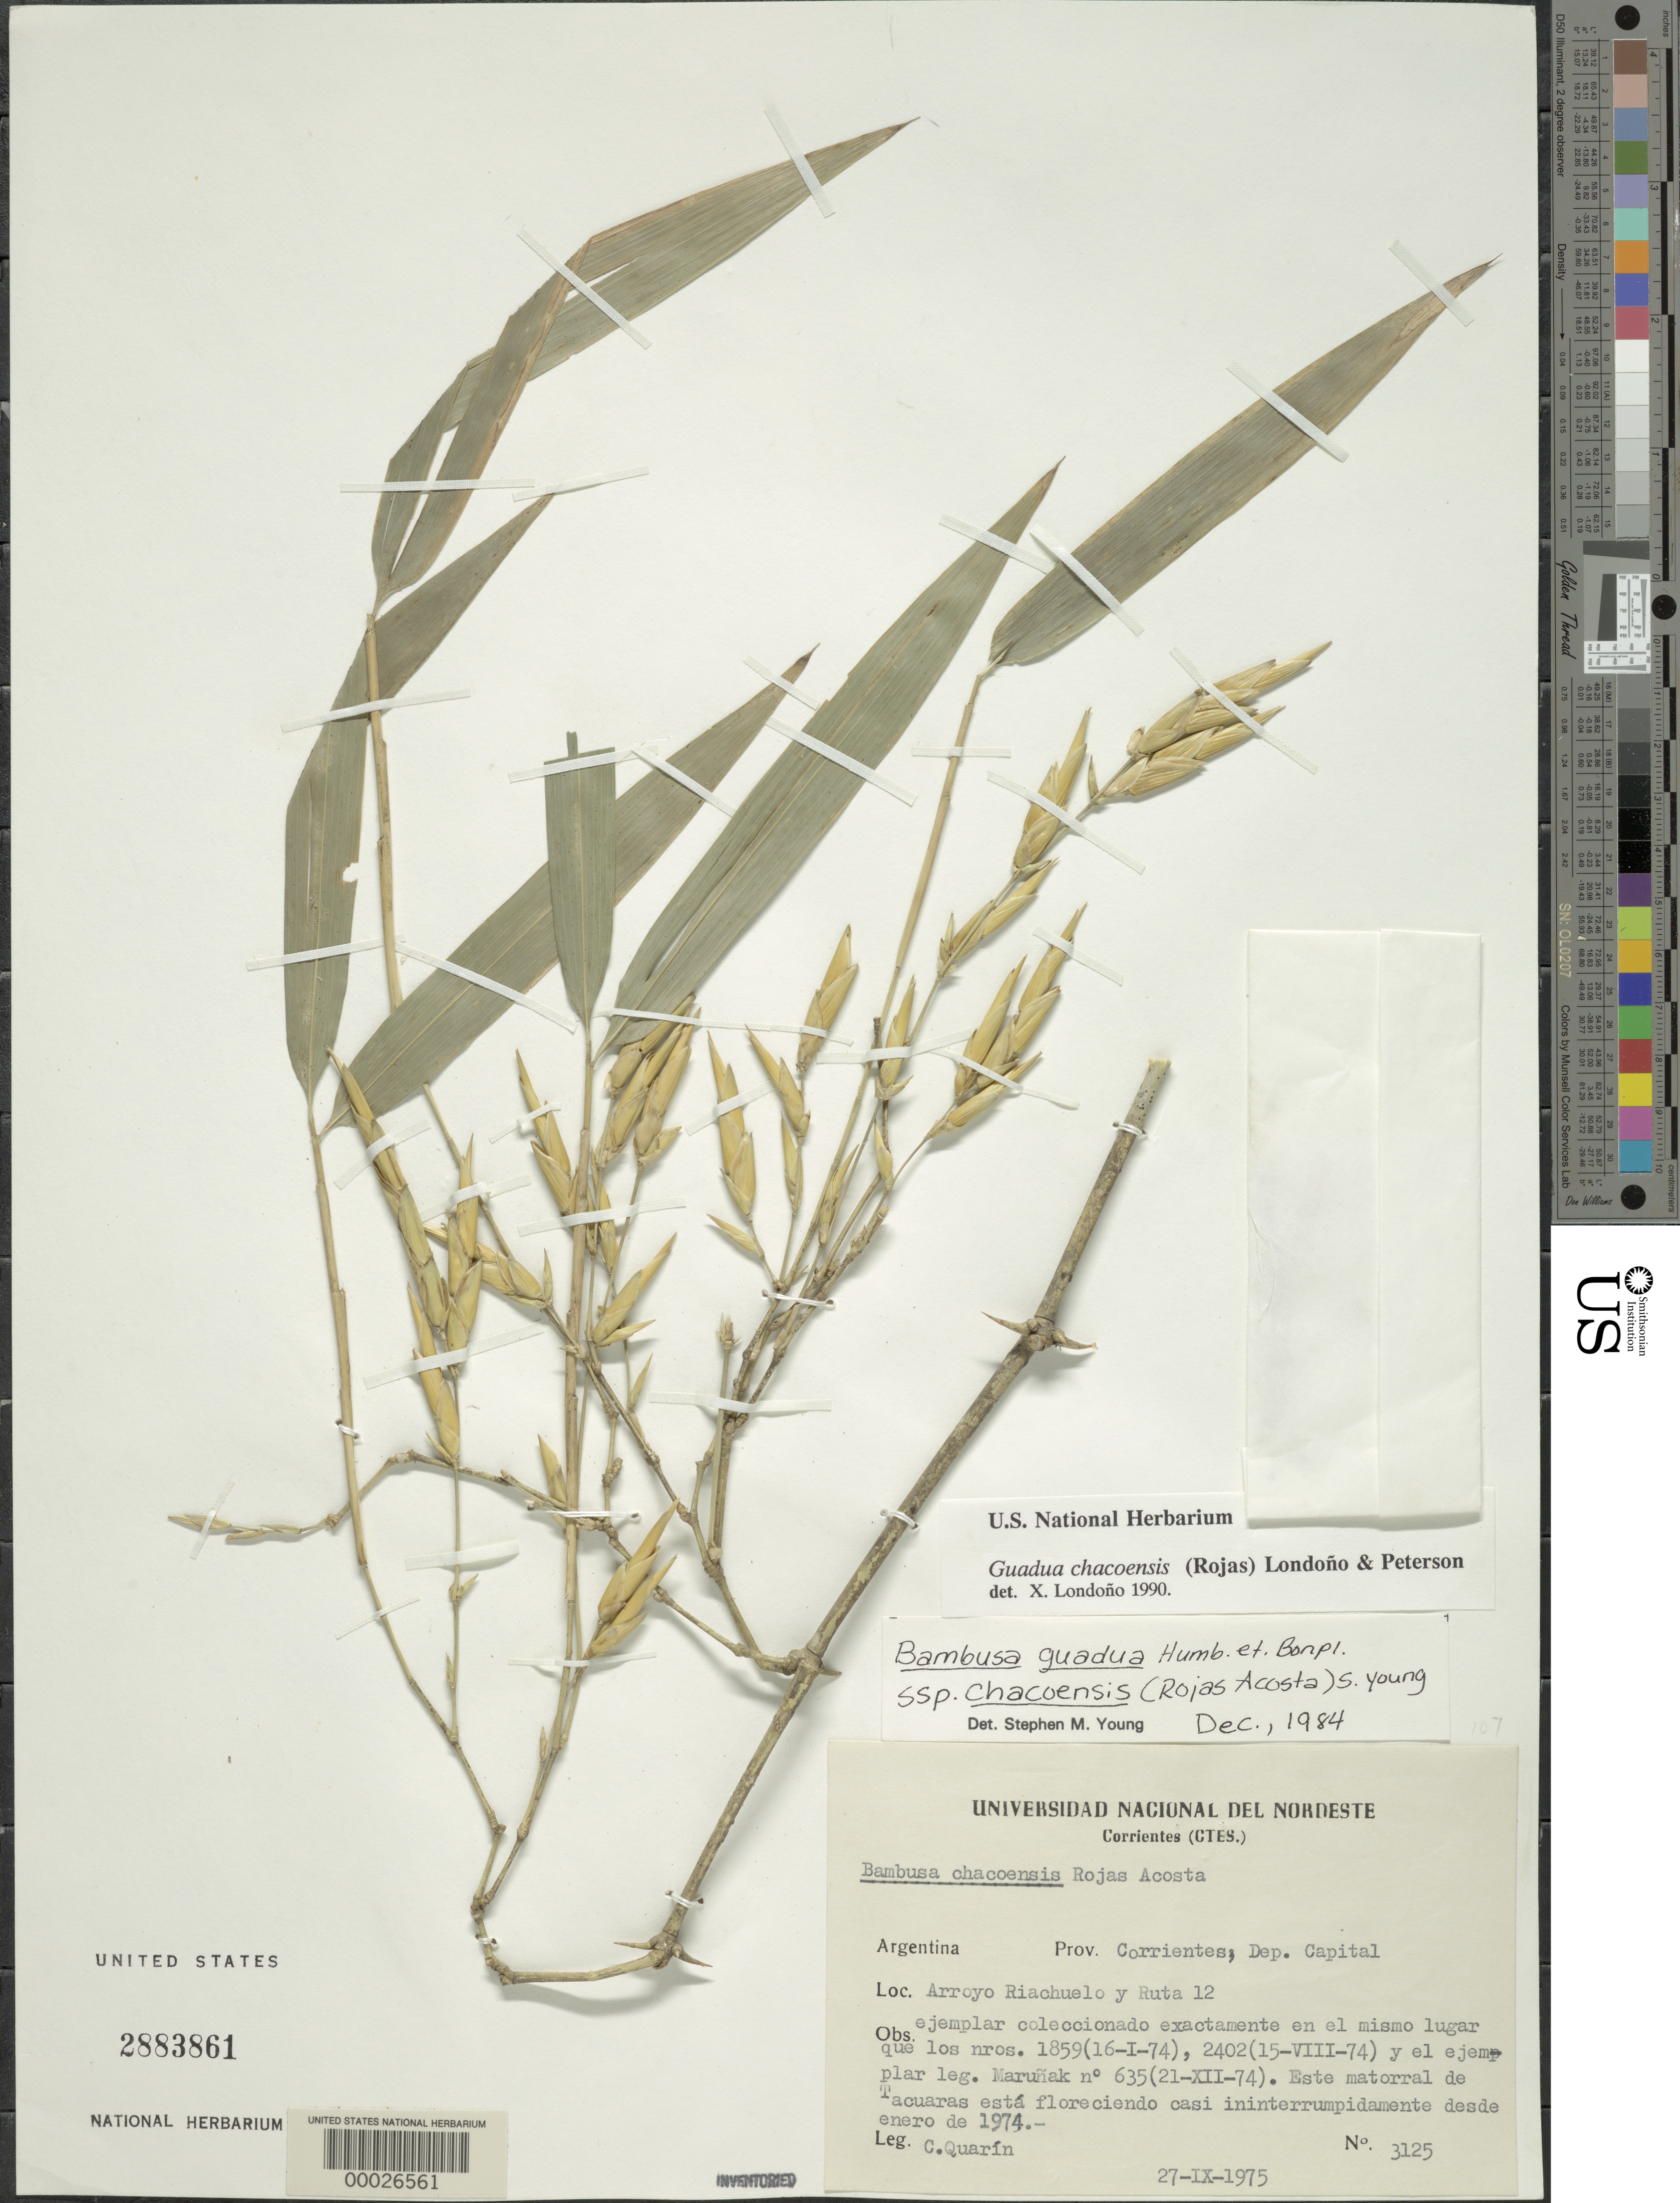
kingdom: Plantae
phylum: Tracheophyta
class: Liliopsida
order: Poales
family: Poaceae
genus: Guadua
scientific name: Guadua chacoensis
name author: (Rojas) Londoño & P.M. Peterson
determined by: Londoño, X., (TULV), Jardin Botanico "Juan Maria Cespedes"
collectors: C. Quarin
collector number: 3125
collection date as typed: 27 Sep 1975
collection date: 1975-09-27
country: Argentina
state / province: Corrientes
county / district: Capital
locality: Arroyo Riachuelo and ruta 12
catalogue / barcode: US 2883861